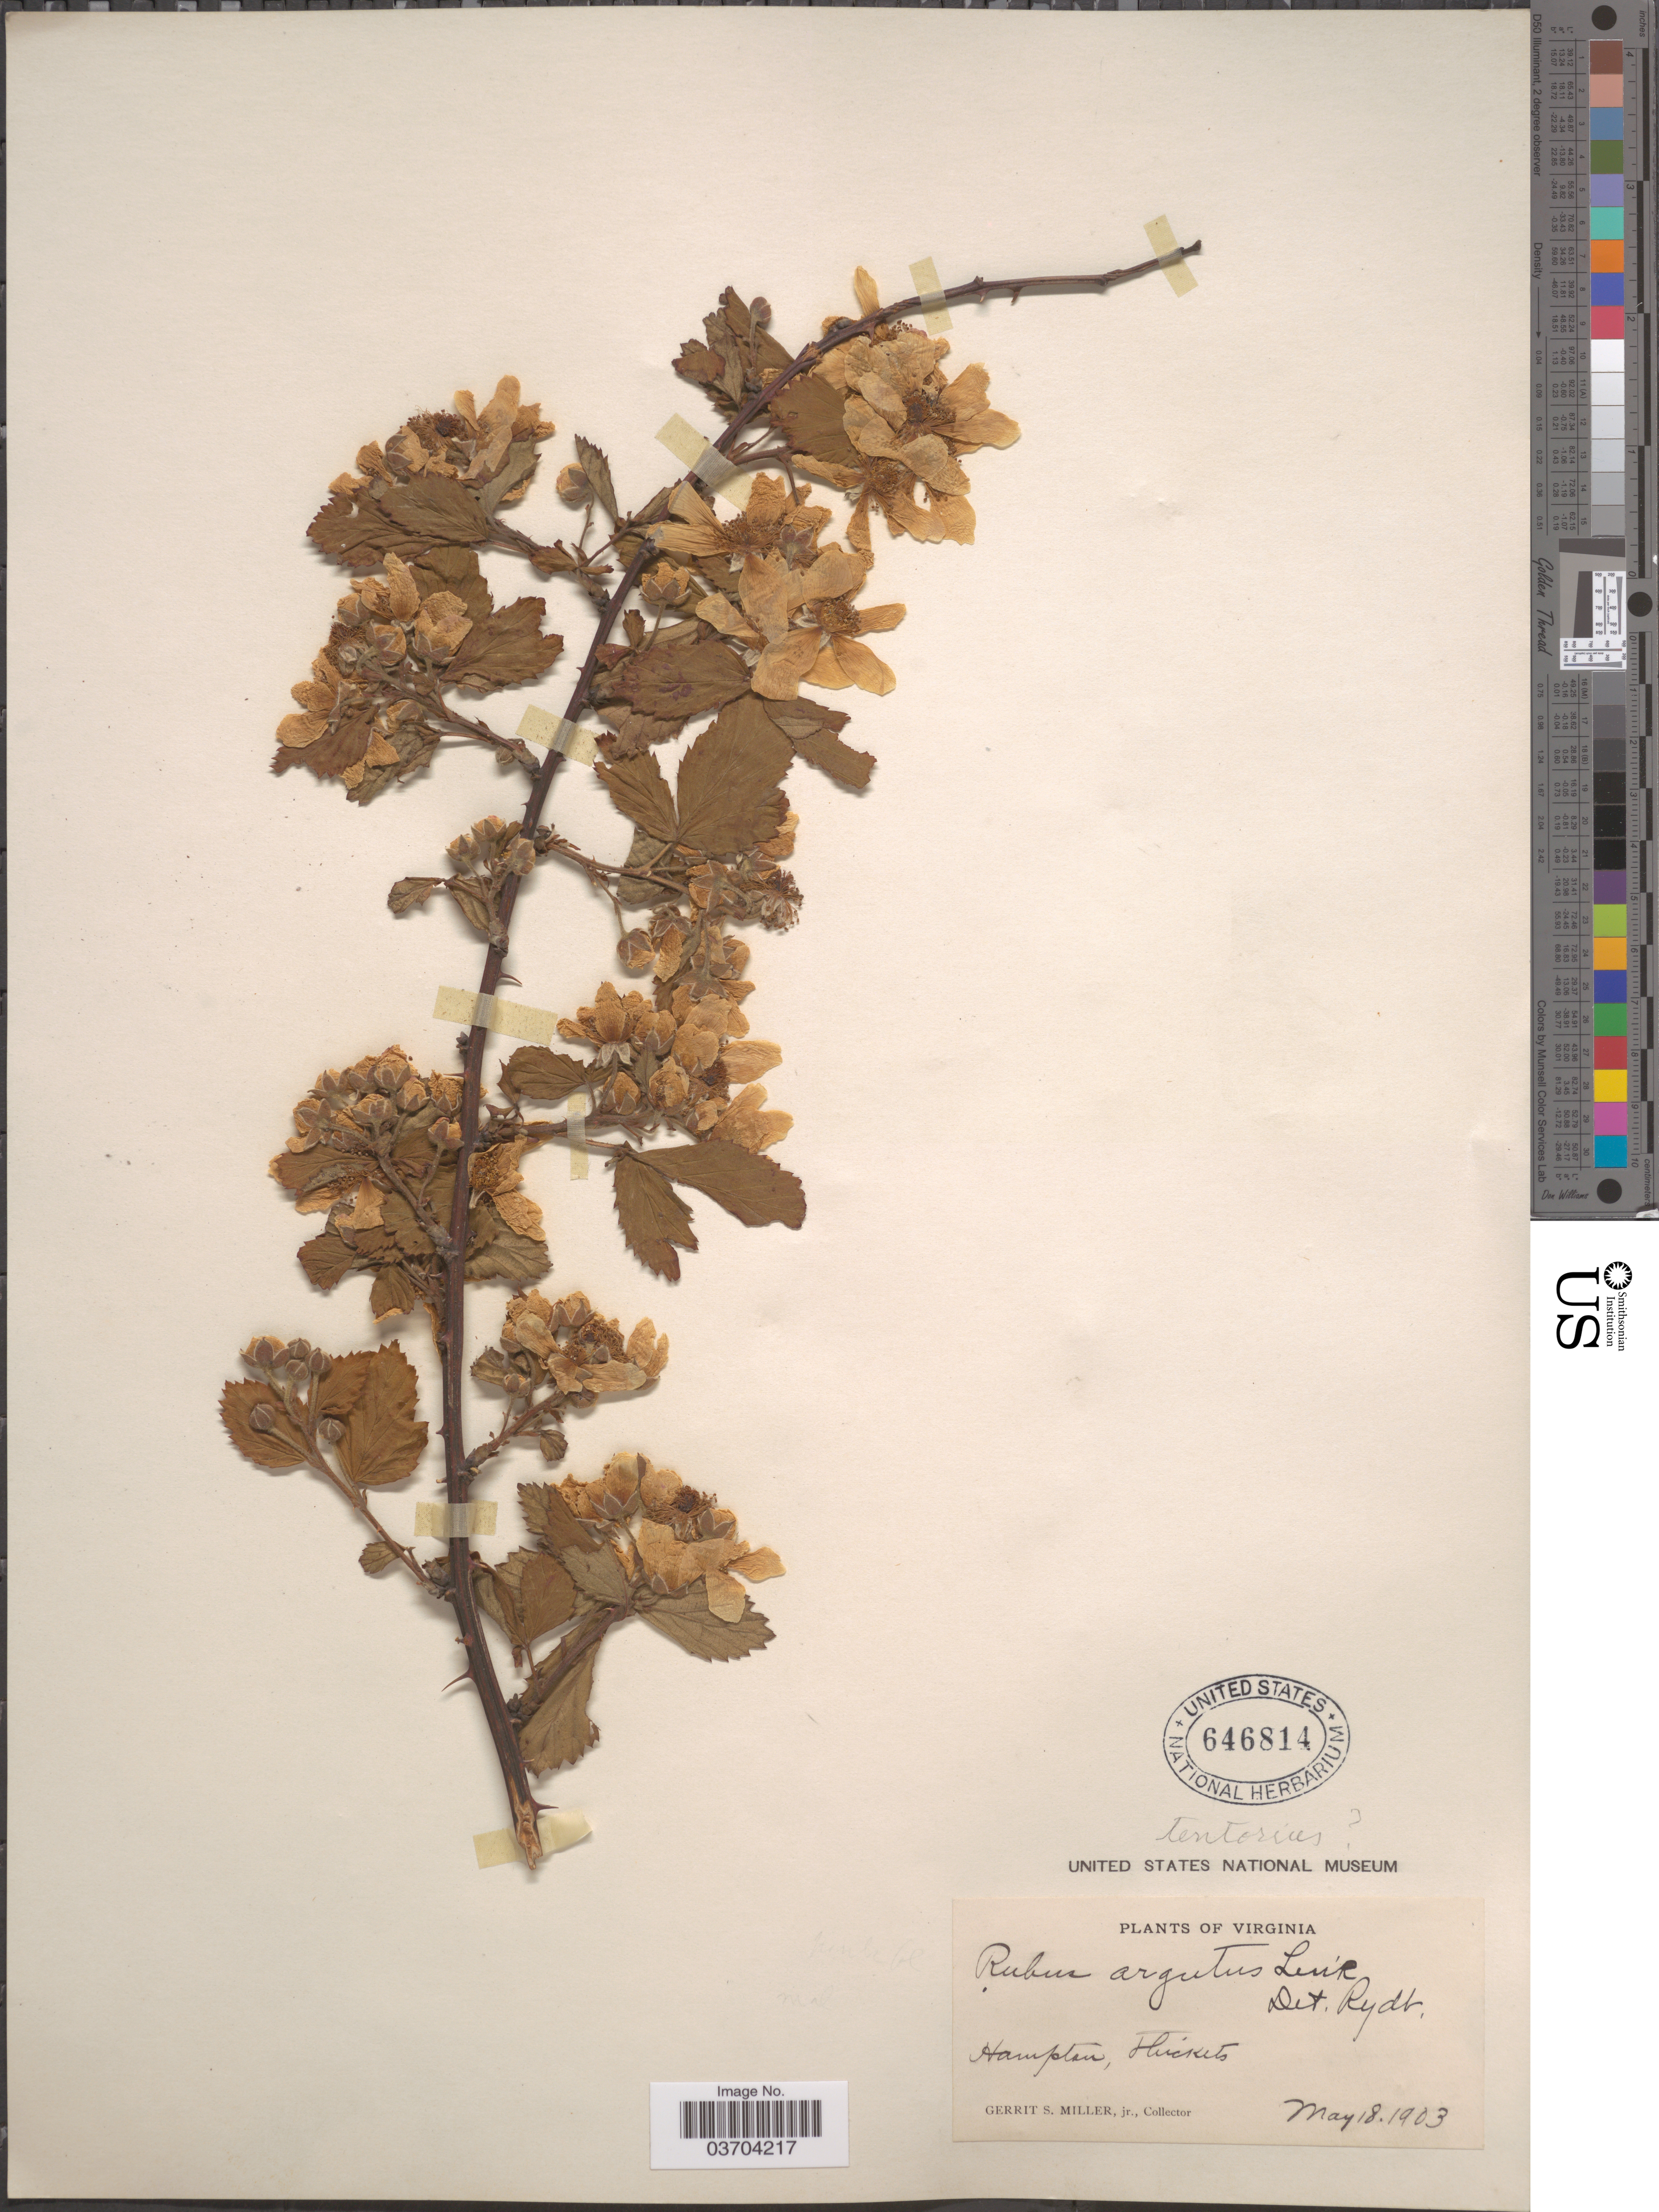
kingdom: Plantae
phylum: Tracheophyta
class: Magnoliopsida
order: Rosales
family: Rosaceae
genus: Rubus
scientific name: Rubus argutus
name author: Link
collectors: G. S. Miller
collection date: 1903-05-18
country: United States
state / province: Virginia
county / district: City of Hampton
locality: Hampton.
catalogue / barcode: US 646814